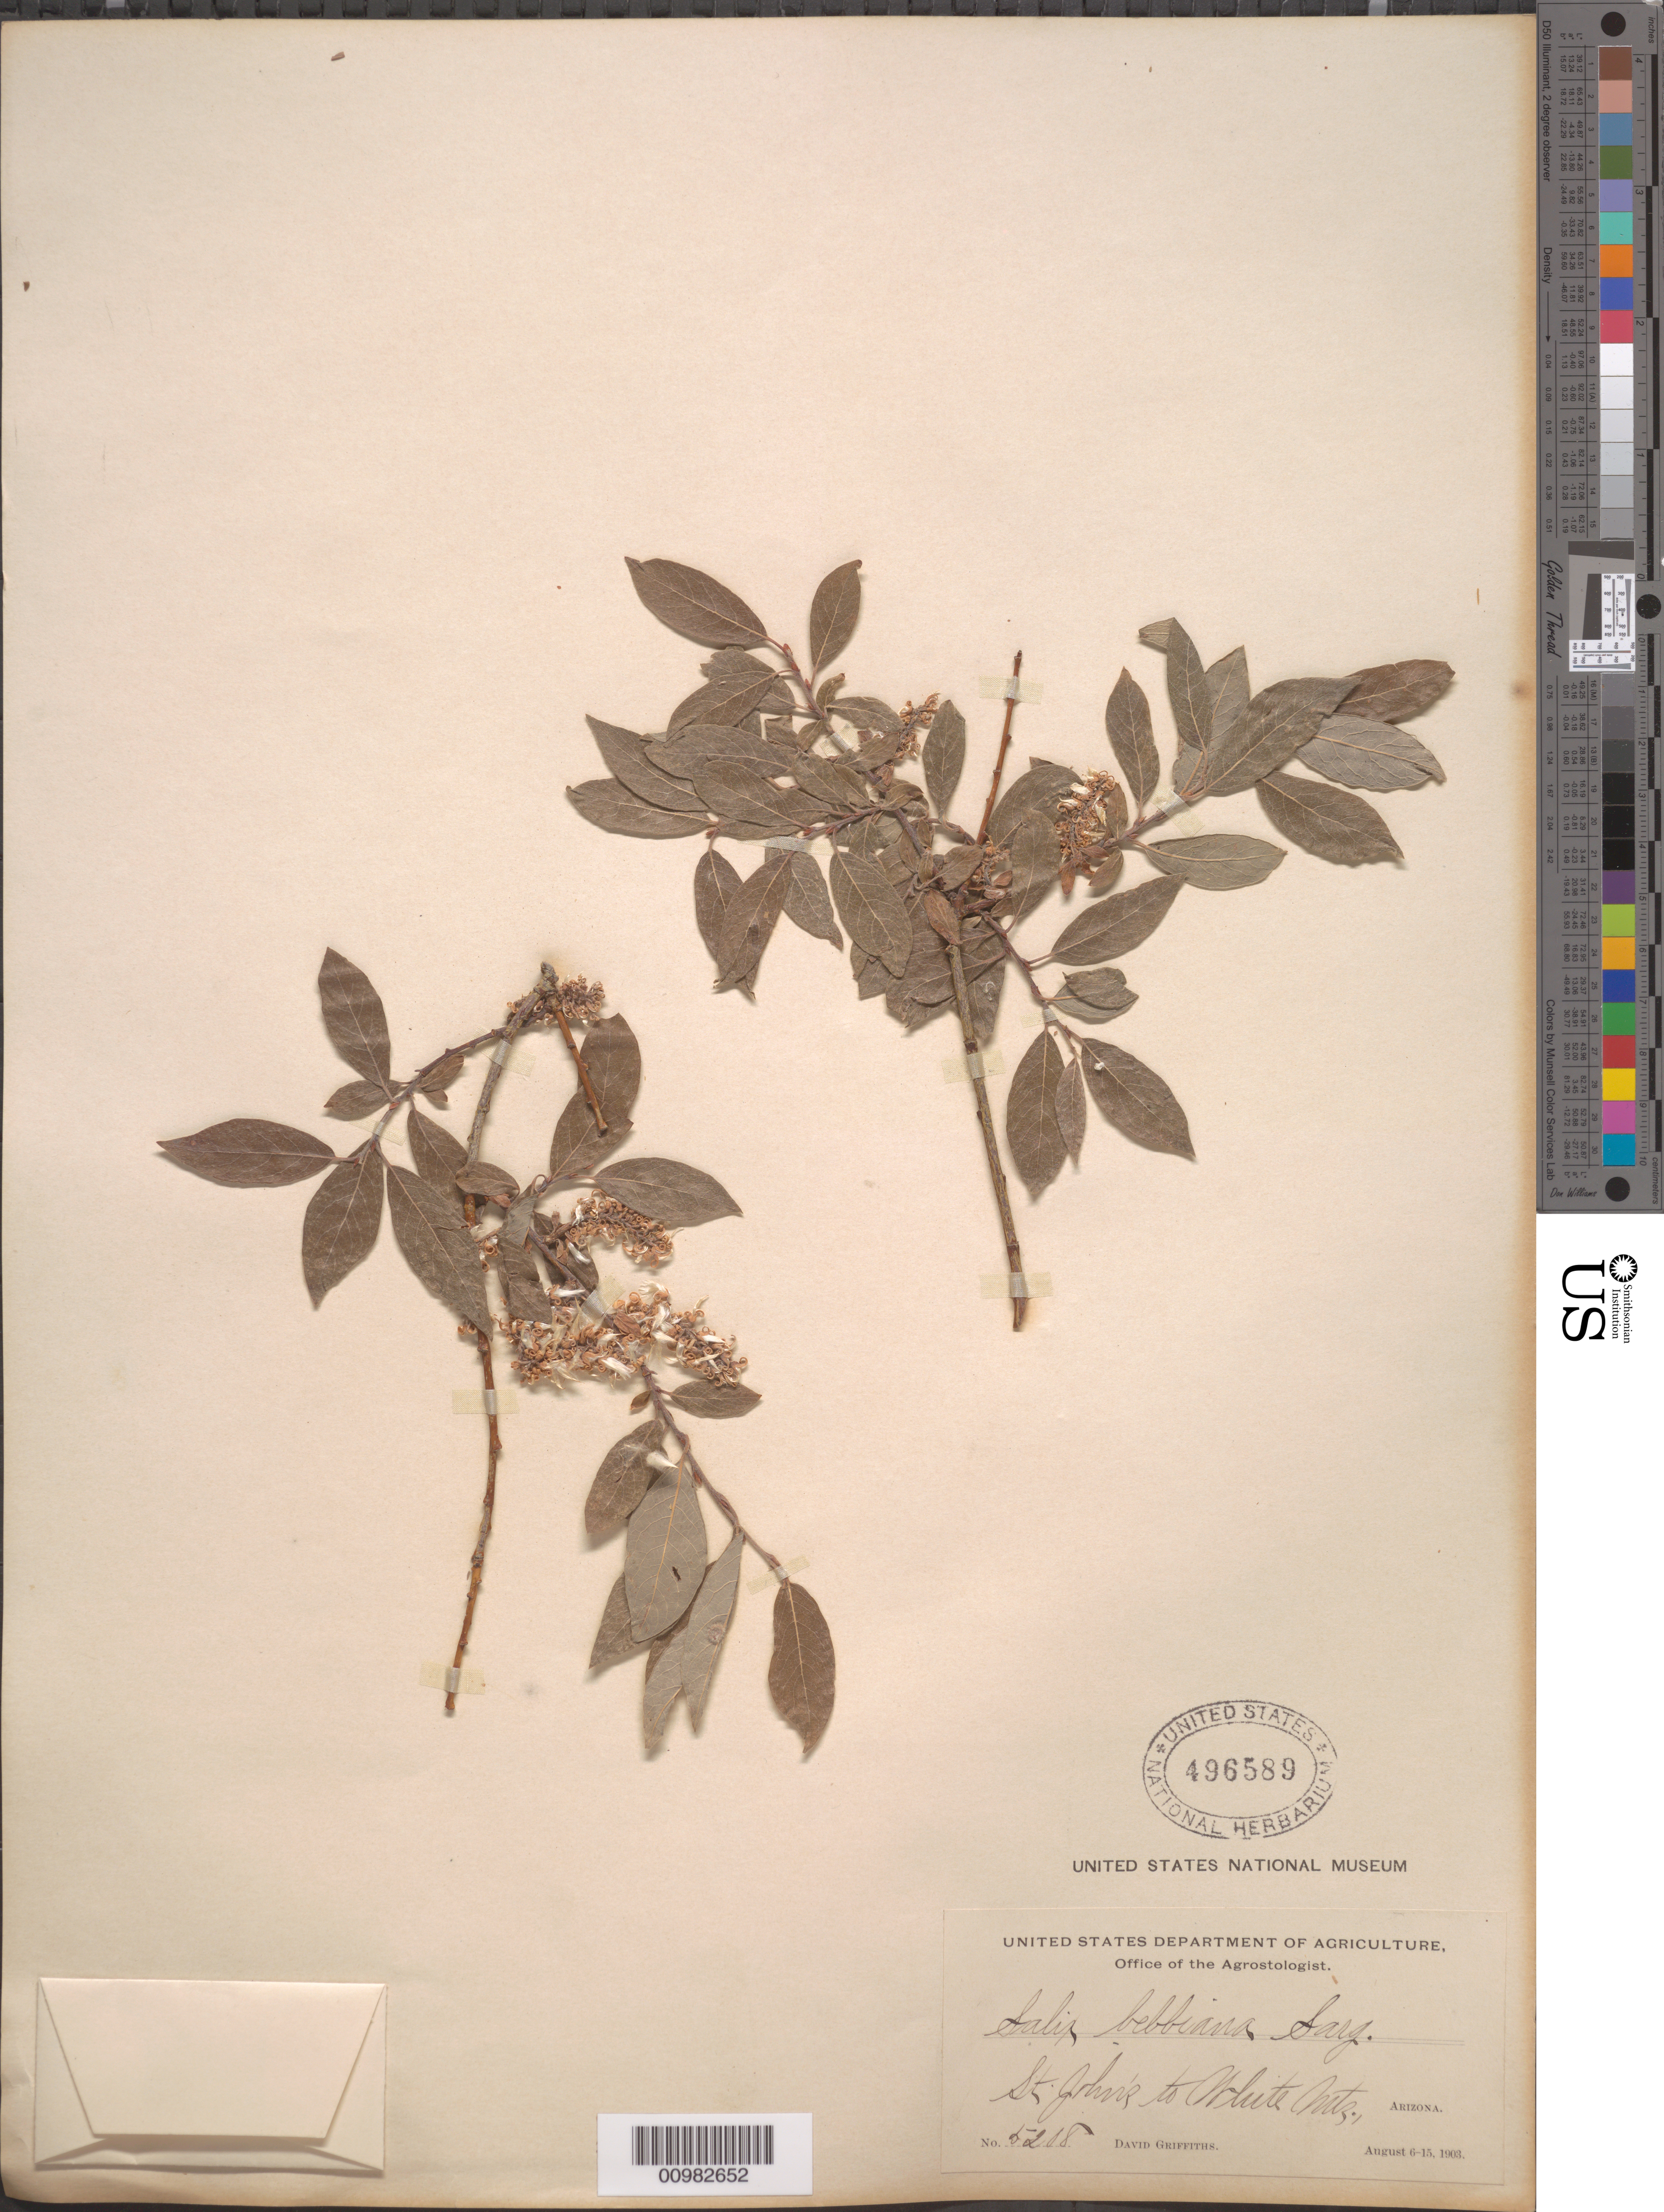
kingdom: Plantae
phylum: Tracheophyta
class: Magnoliopsida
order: Malpighiales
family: Salicaceae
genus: Salix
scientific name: Salix bebbiana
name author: Sarg.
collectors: D. Griffiths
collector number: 5208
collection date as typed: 06 Aug 1903 to 15 Aug 1903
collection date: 1903-08-06/1903-08-15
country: United States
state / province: Arizona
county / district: Apache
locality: St. John's to White Mountains.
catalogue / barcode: US 496589